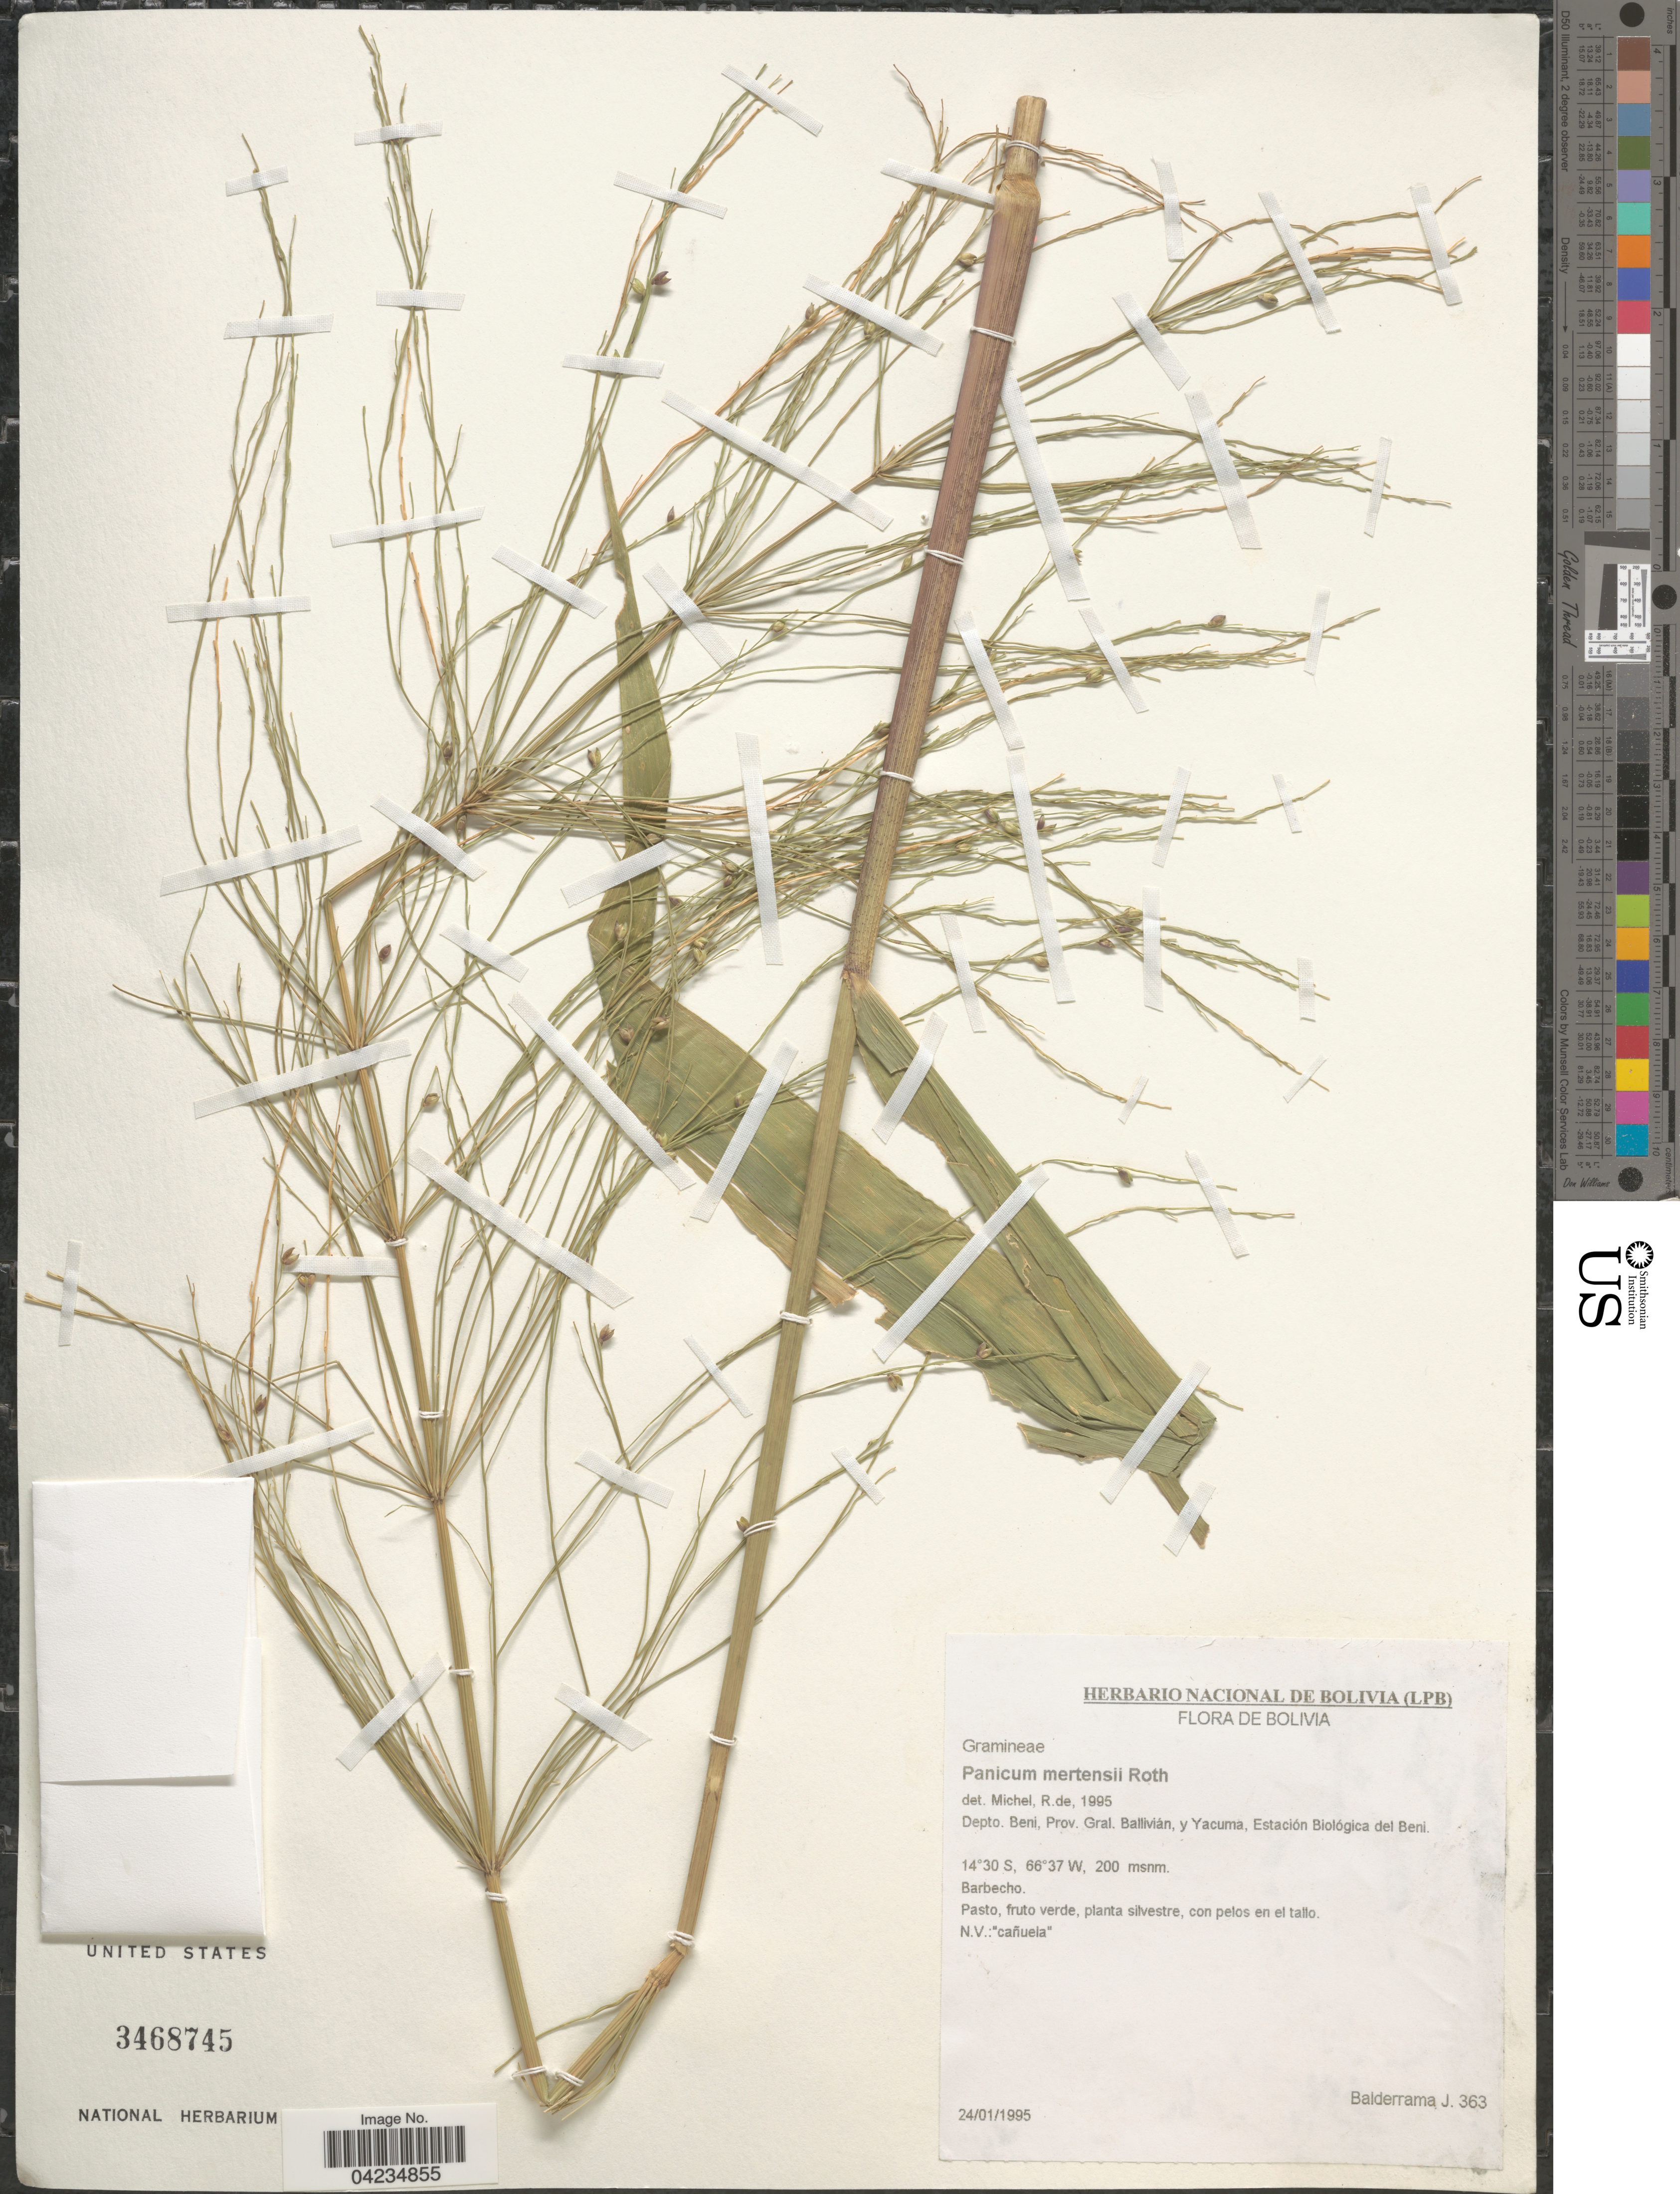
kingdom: Plantae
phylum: Tracheophyta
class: Liliopsida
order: Poales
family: Poaceae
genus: Stephostachys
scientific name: Stephostachys mertensii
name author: (Roth) Zuloaga & Marrone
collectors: J. Balderrama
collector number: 363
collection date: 1995-01-24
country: Bolivia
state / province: Beni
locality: Depto. Beni, Prov. Gral. Ballivián, y Yacuma, Estación Biológica del Beni.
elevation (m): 200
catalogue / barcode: US 3468745